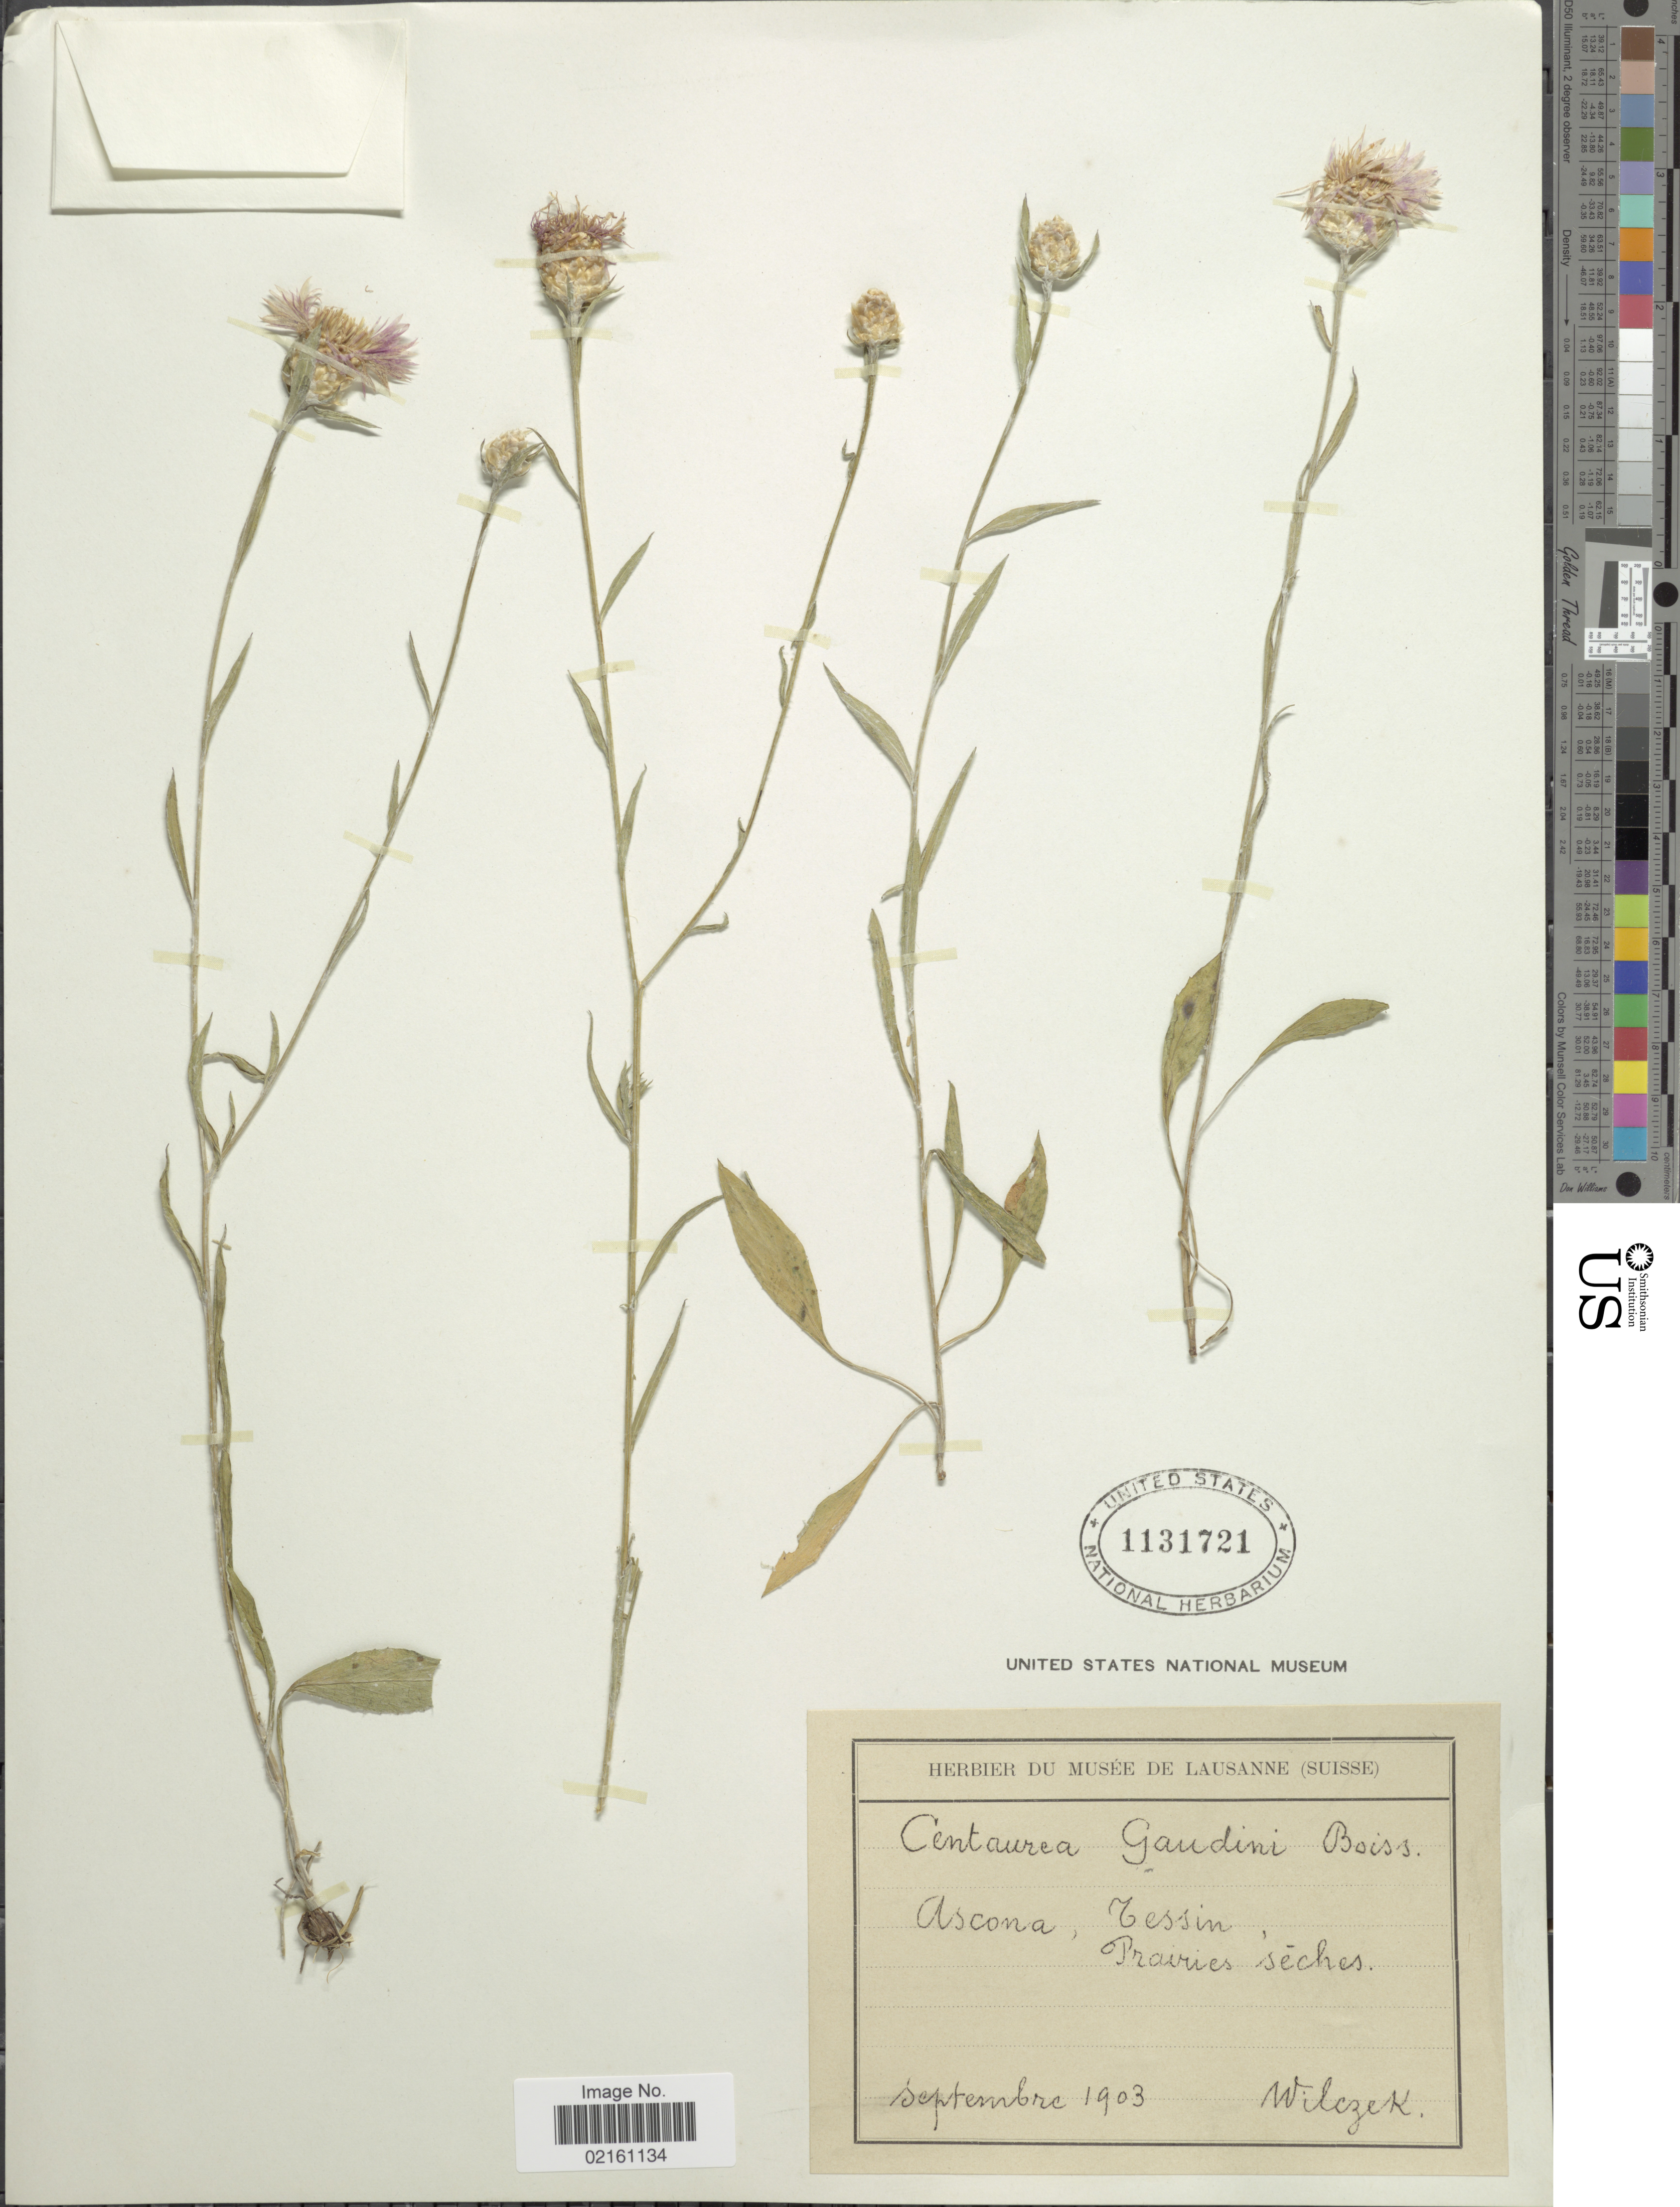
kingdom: Plantae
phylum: Tracheophyta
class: Magnoliopsida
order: Asterales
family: Asteraceae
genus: Centaurea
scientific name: Centaurea jacea subsp. gaudinii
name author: (Boiss. & Reut.) Gremli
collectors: Wilczek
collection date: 1903-09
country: Switzerland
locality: Ascona, Tessin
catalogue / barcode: US 1131721